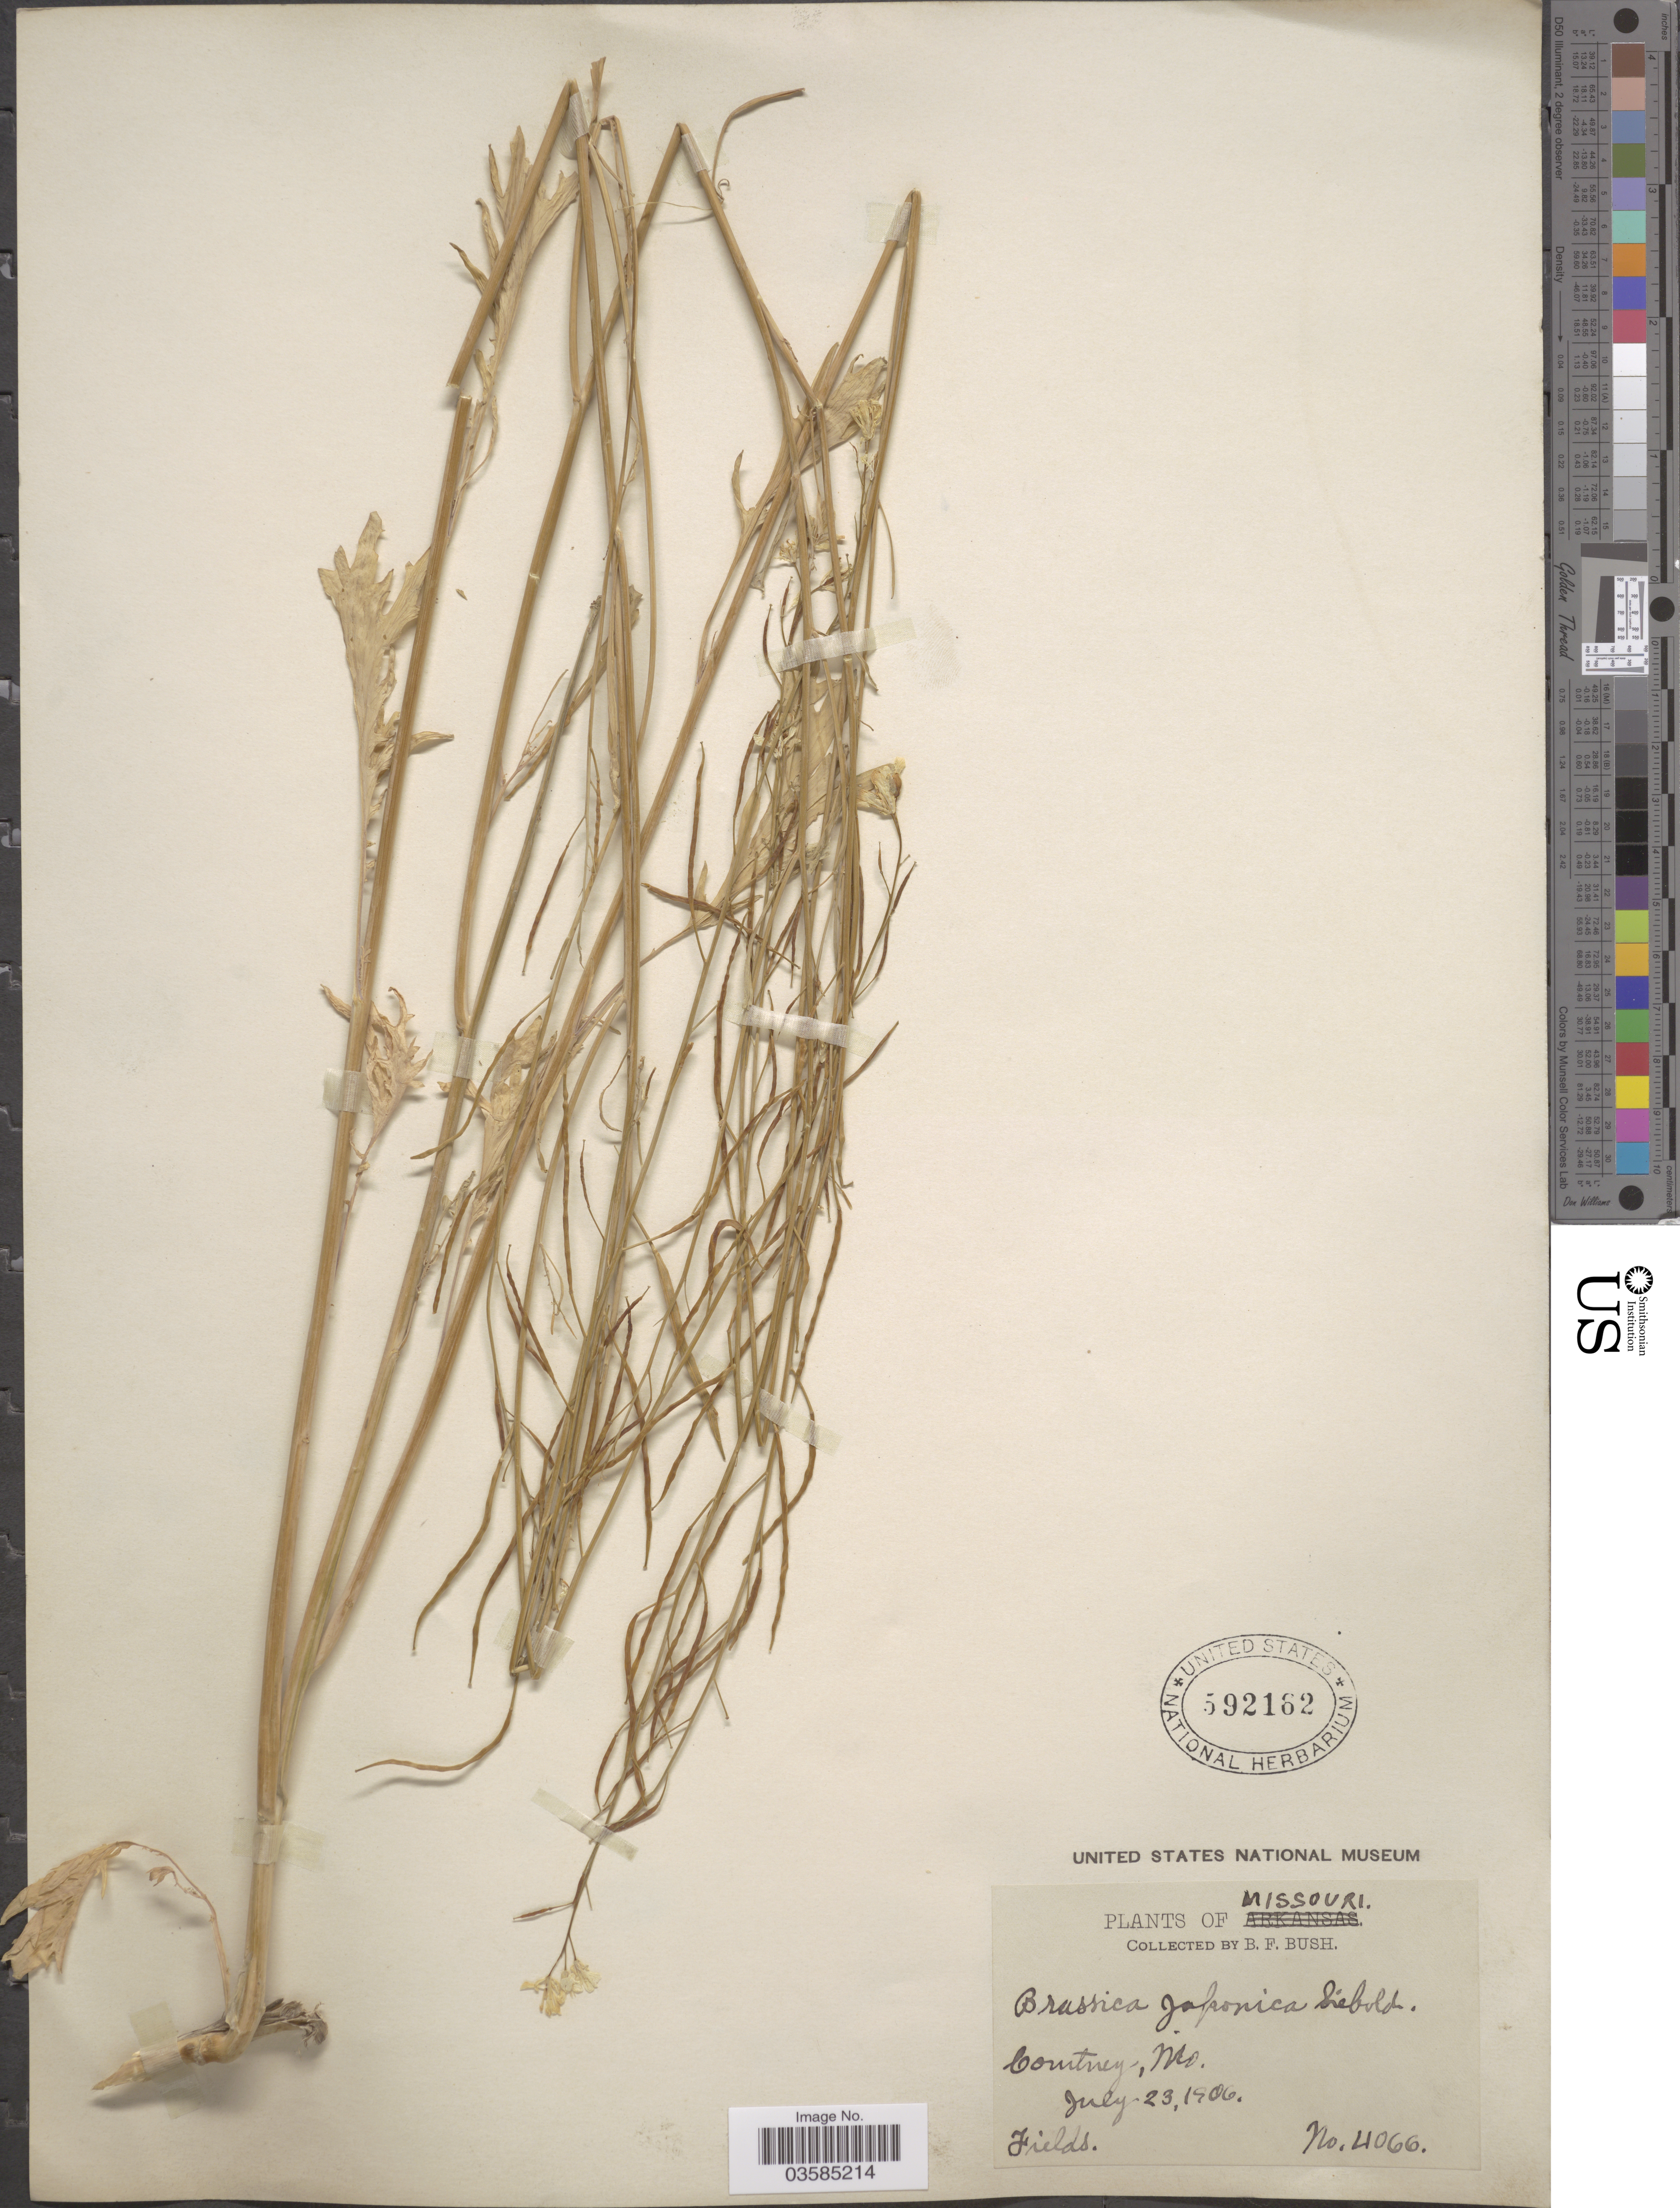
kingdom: Plantae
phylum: Tracheophyta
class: Magnoliopsida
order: Brassicales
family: Brassicaceae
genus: Brassica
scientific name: Brassica japonica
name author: (Thunb.) Siebold ex Miq.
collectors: B. F. Bush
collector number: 4066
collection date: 1906-09-23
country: United States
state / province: Missouri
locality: Courtney.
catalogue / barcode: US 592162